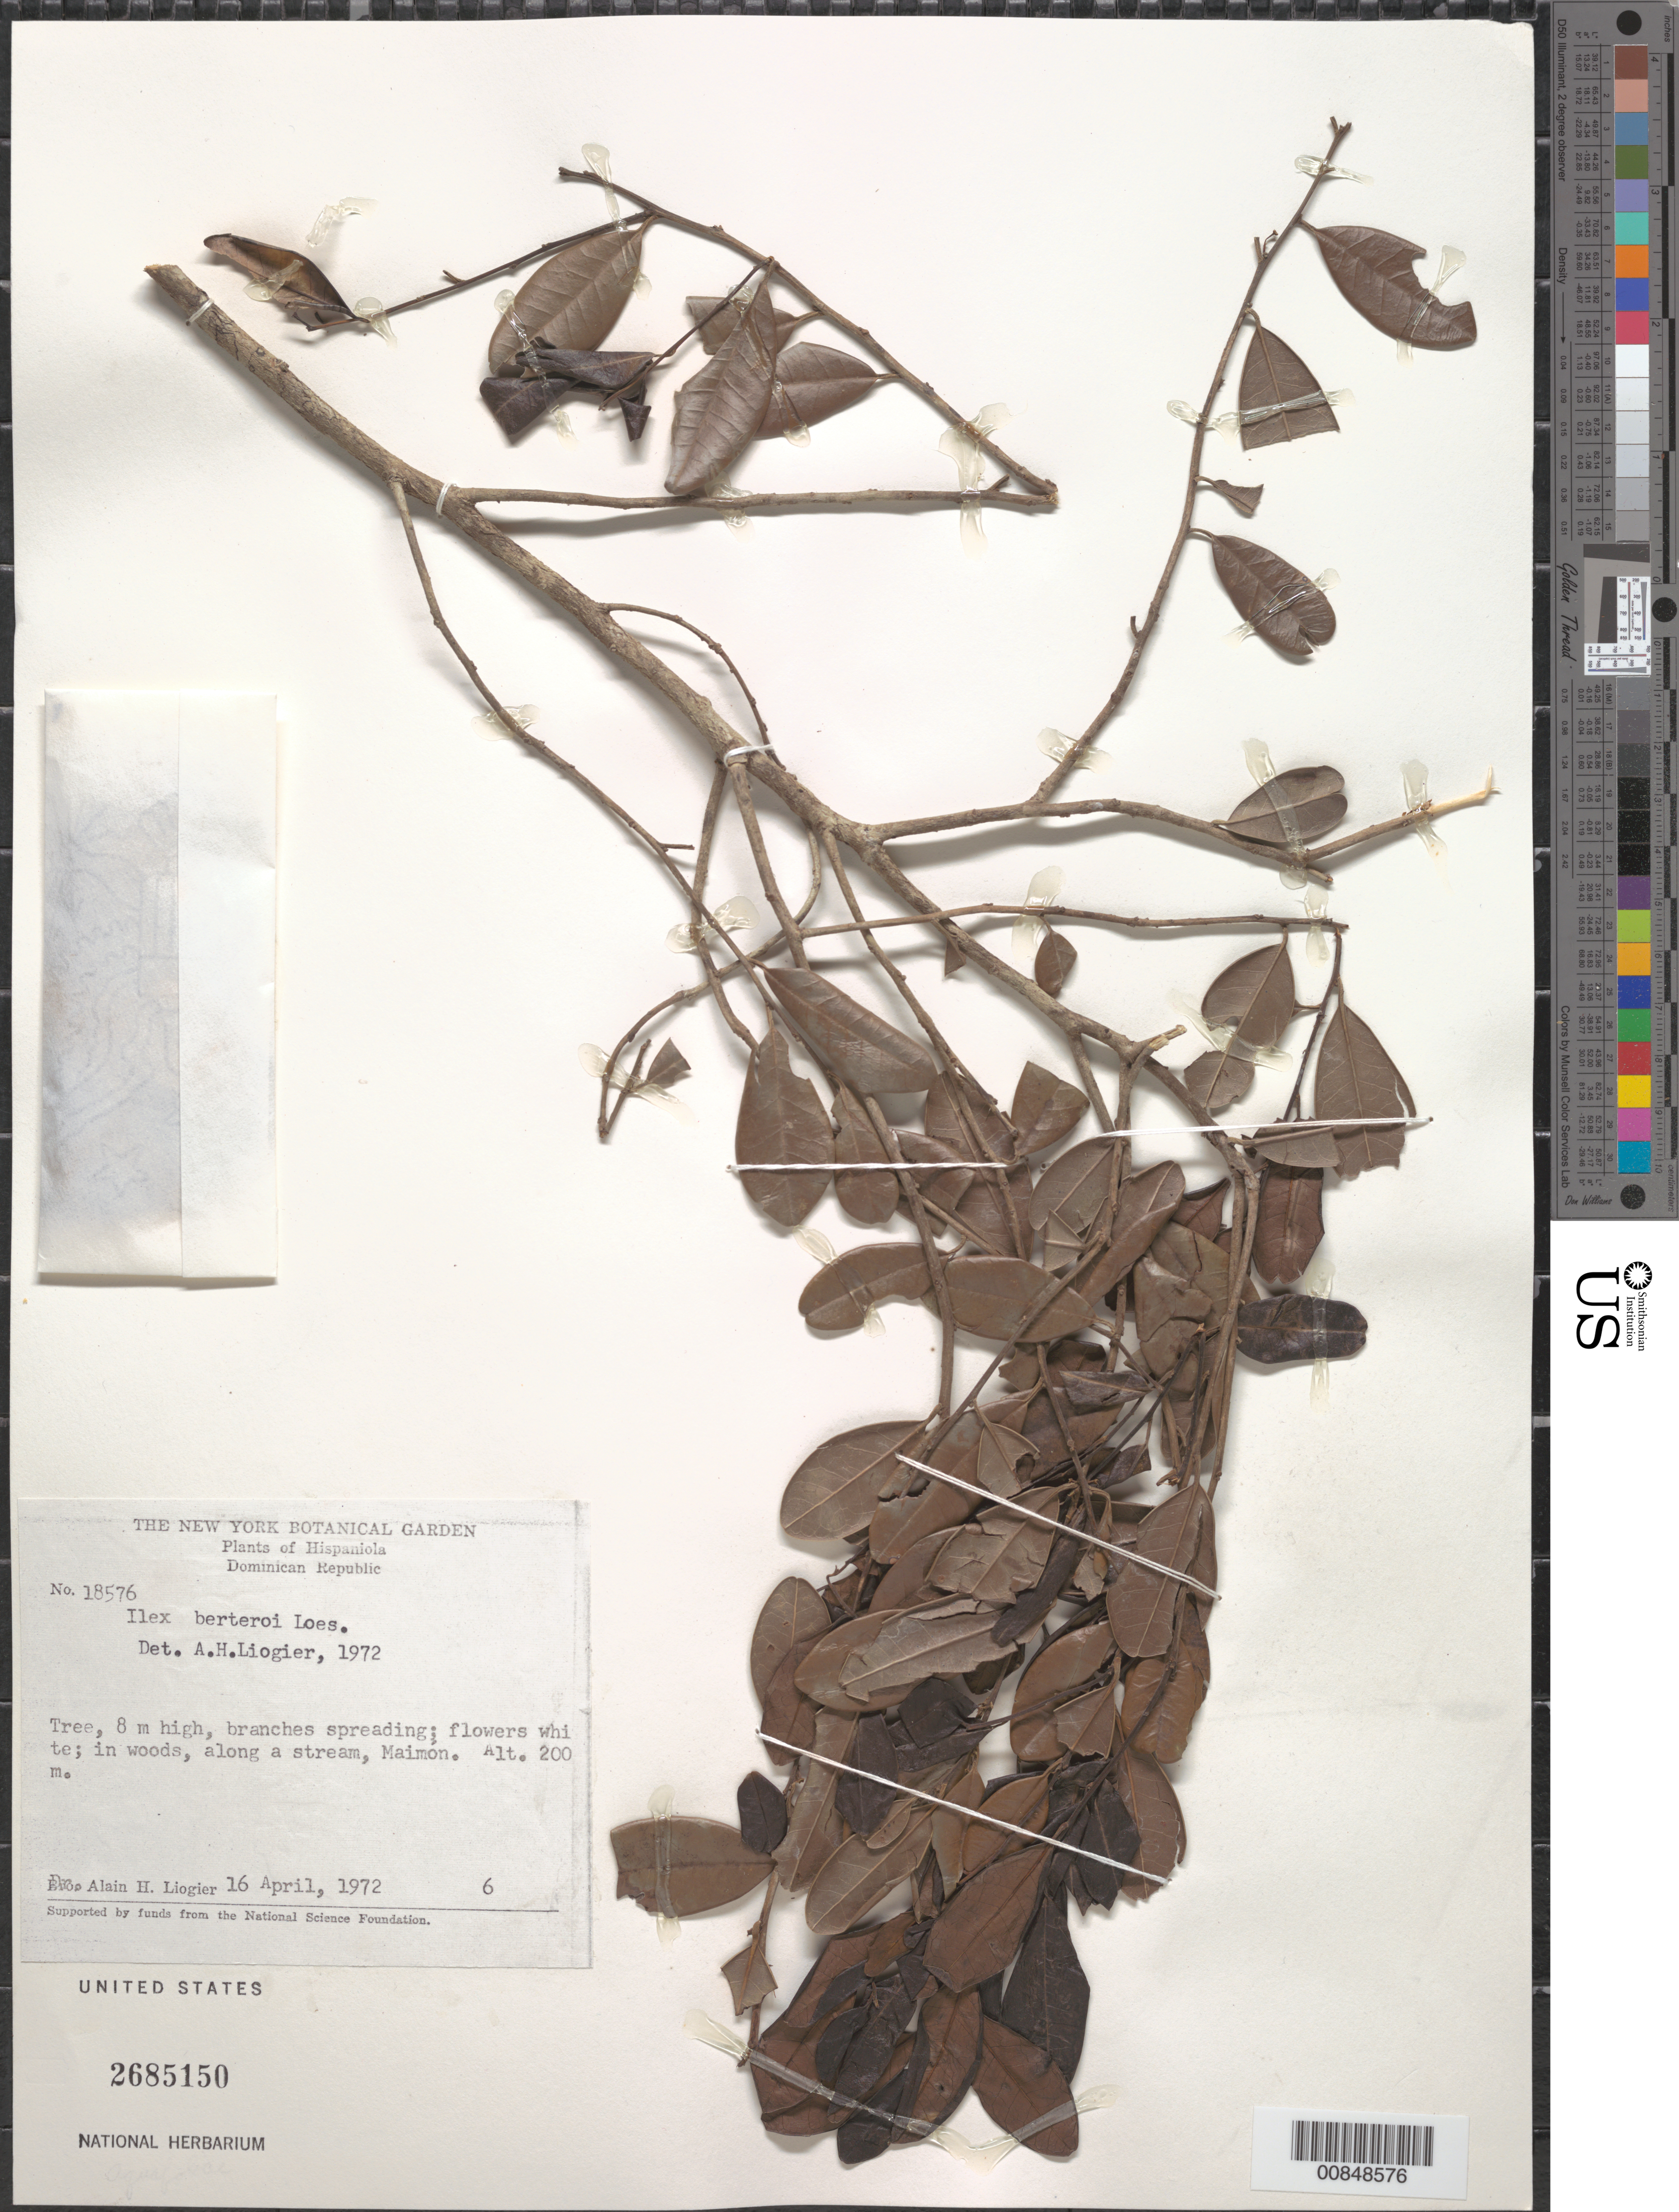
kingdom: Plantae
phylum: Tracheophyta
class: Magnoliopsida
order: Aquifoliales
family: Aquifoliaceae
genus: Ilex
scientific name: Ilex berteroi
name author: Loes.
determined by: Liogier, Alain H.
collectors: A. H. Liogier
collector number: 18576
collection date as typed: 16 Apr 1972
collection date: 1972-04-16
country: Dominican Republic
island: Hispaniola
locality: Maimon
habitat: In woods along a stream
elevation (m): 200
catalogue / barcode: US 2685150